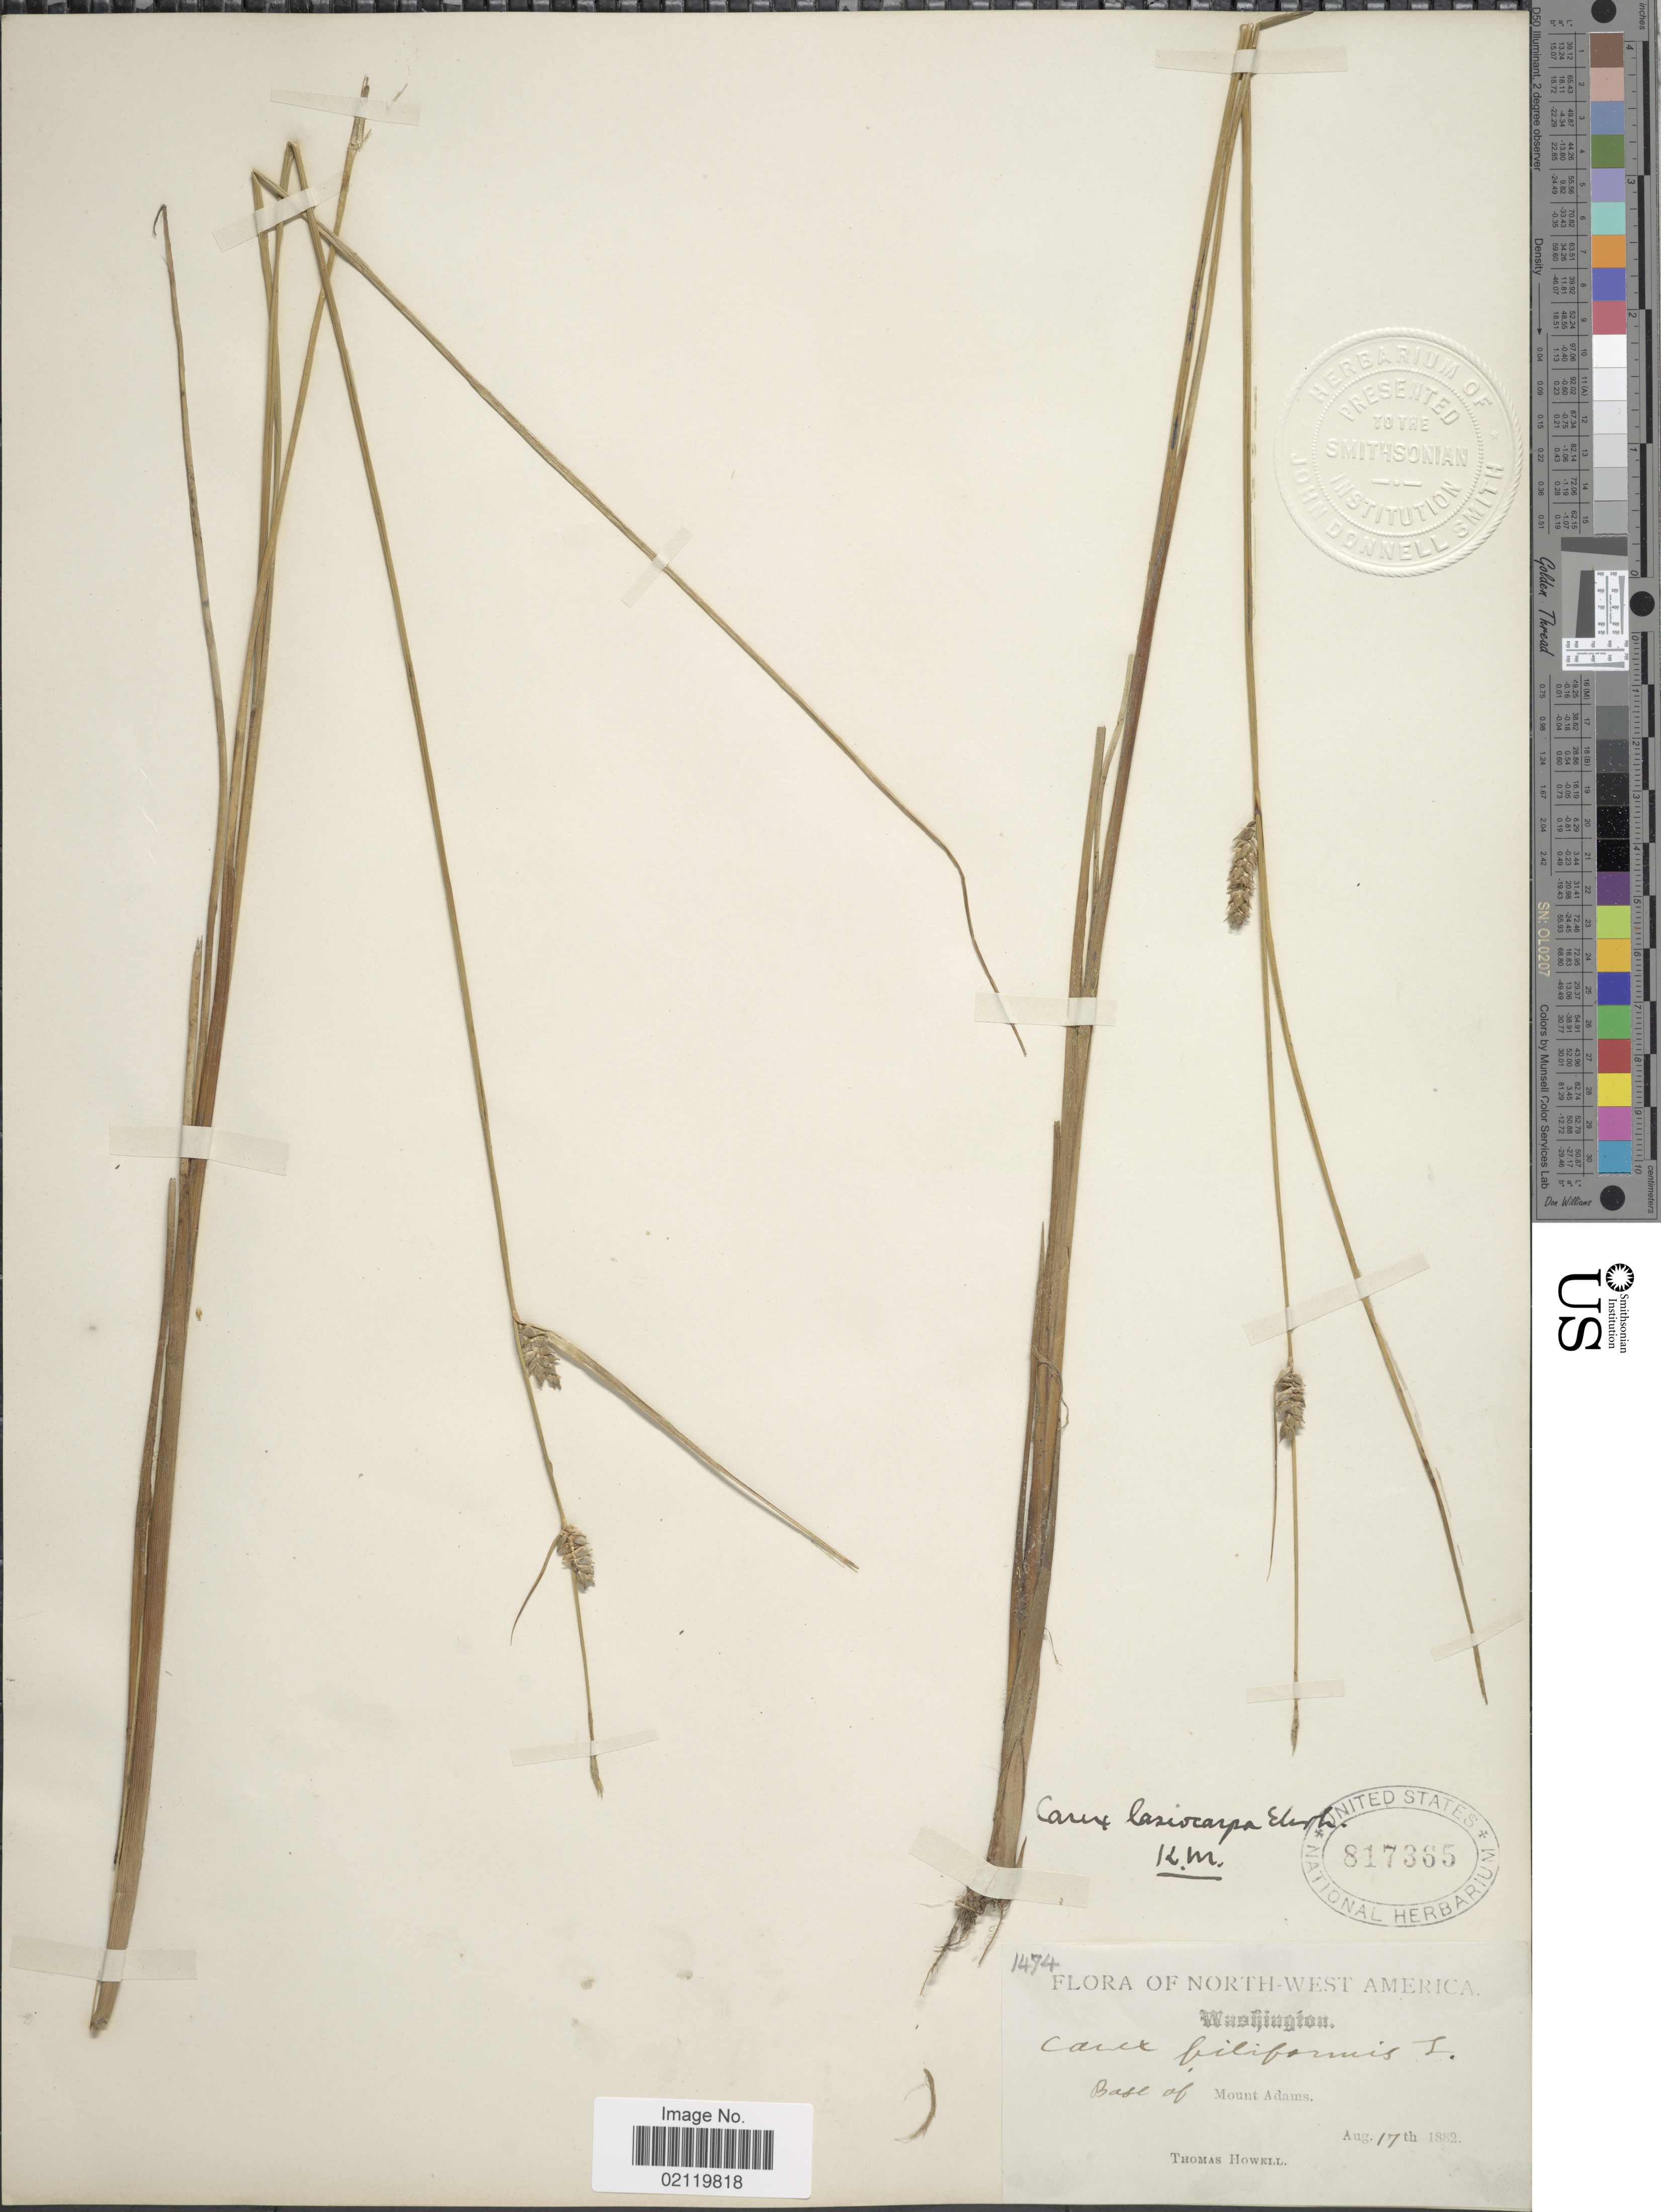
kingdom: Plantae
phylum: Tracheophyta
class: Liliopsida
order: Poales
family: Cyperaceae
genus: Carex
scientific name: Carex lasiocarpa var. americana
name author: Fernald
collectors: T. Howell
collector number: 1474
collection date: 1882-08-17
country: United States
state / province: Washington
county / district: Yakima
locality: North-West America. Base of Mount Adams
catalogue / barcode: US 817365